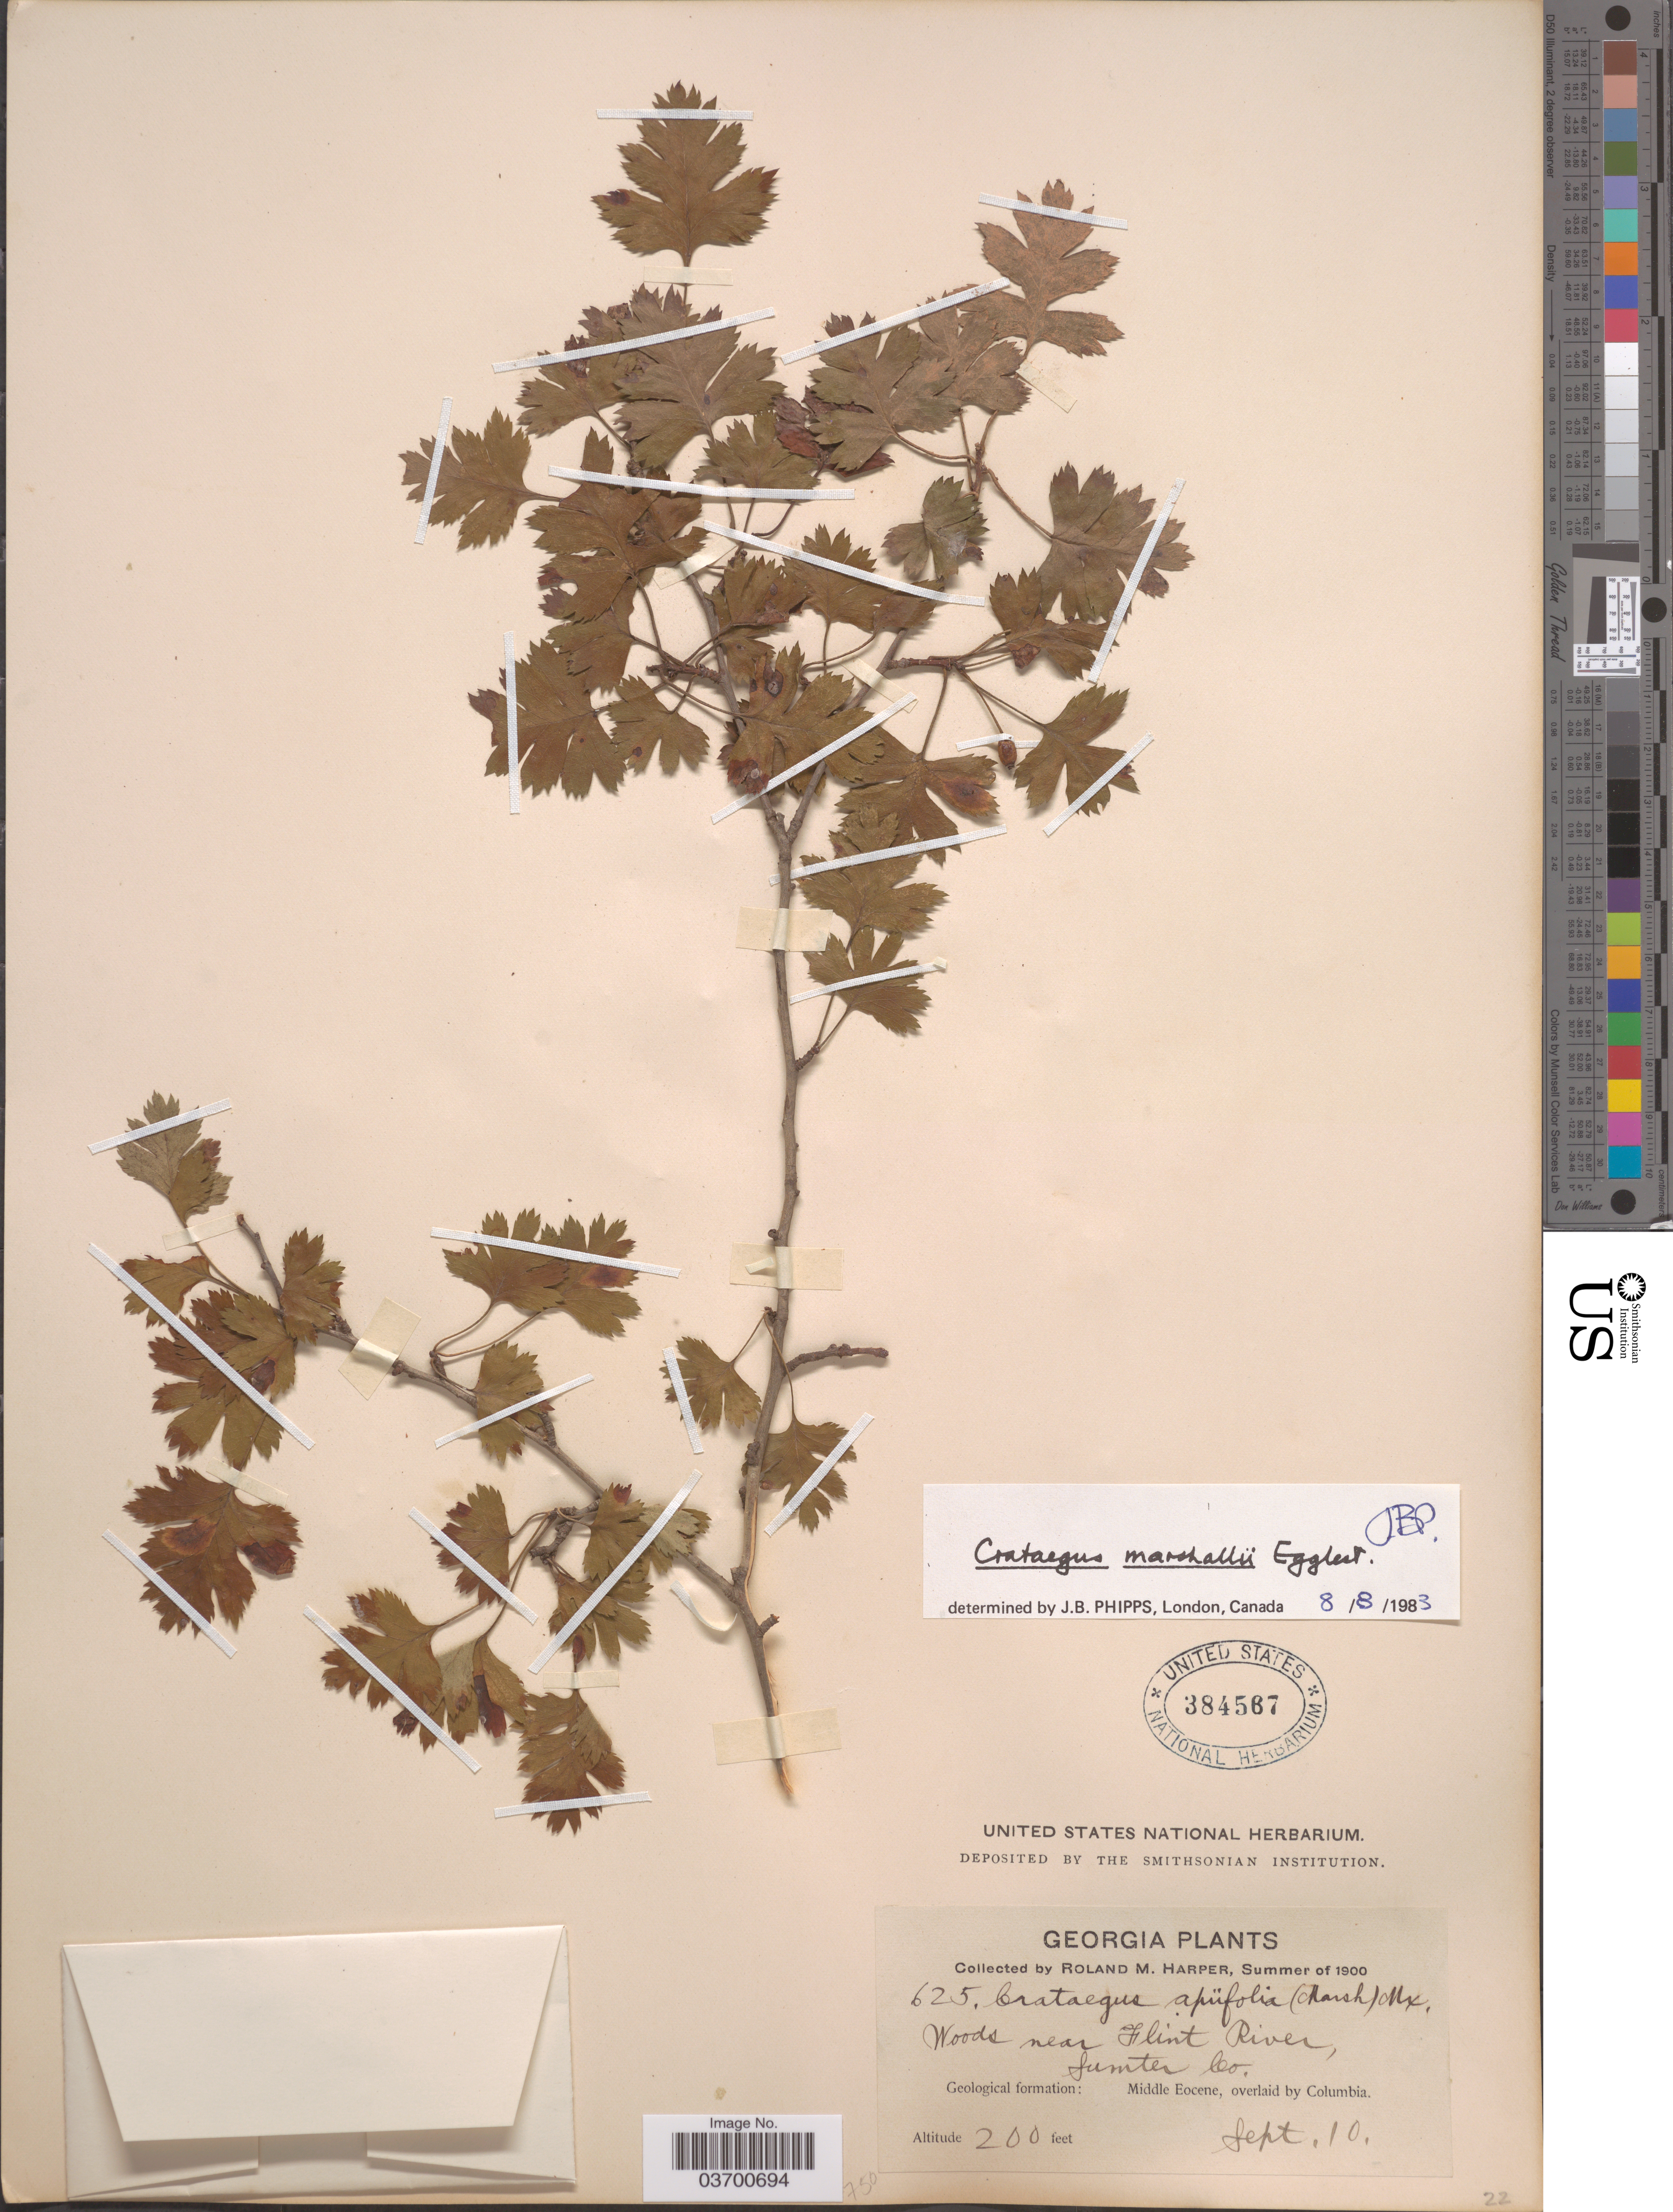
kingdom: Plantae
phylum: Tracheophyta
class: Magnoliopsida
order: Rosales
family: Rosaceae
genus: Crataegus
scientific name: Crataegus marshallii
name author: Eggl.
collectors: R. M. Harper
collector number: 625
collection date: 1900-09-10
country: United States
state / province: Georgia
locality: Woods near Flint River, Sumter Co. Geological formation: Middle Eocene, overlaid by Columbia.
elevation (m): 61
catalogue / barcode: US 384567